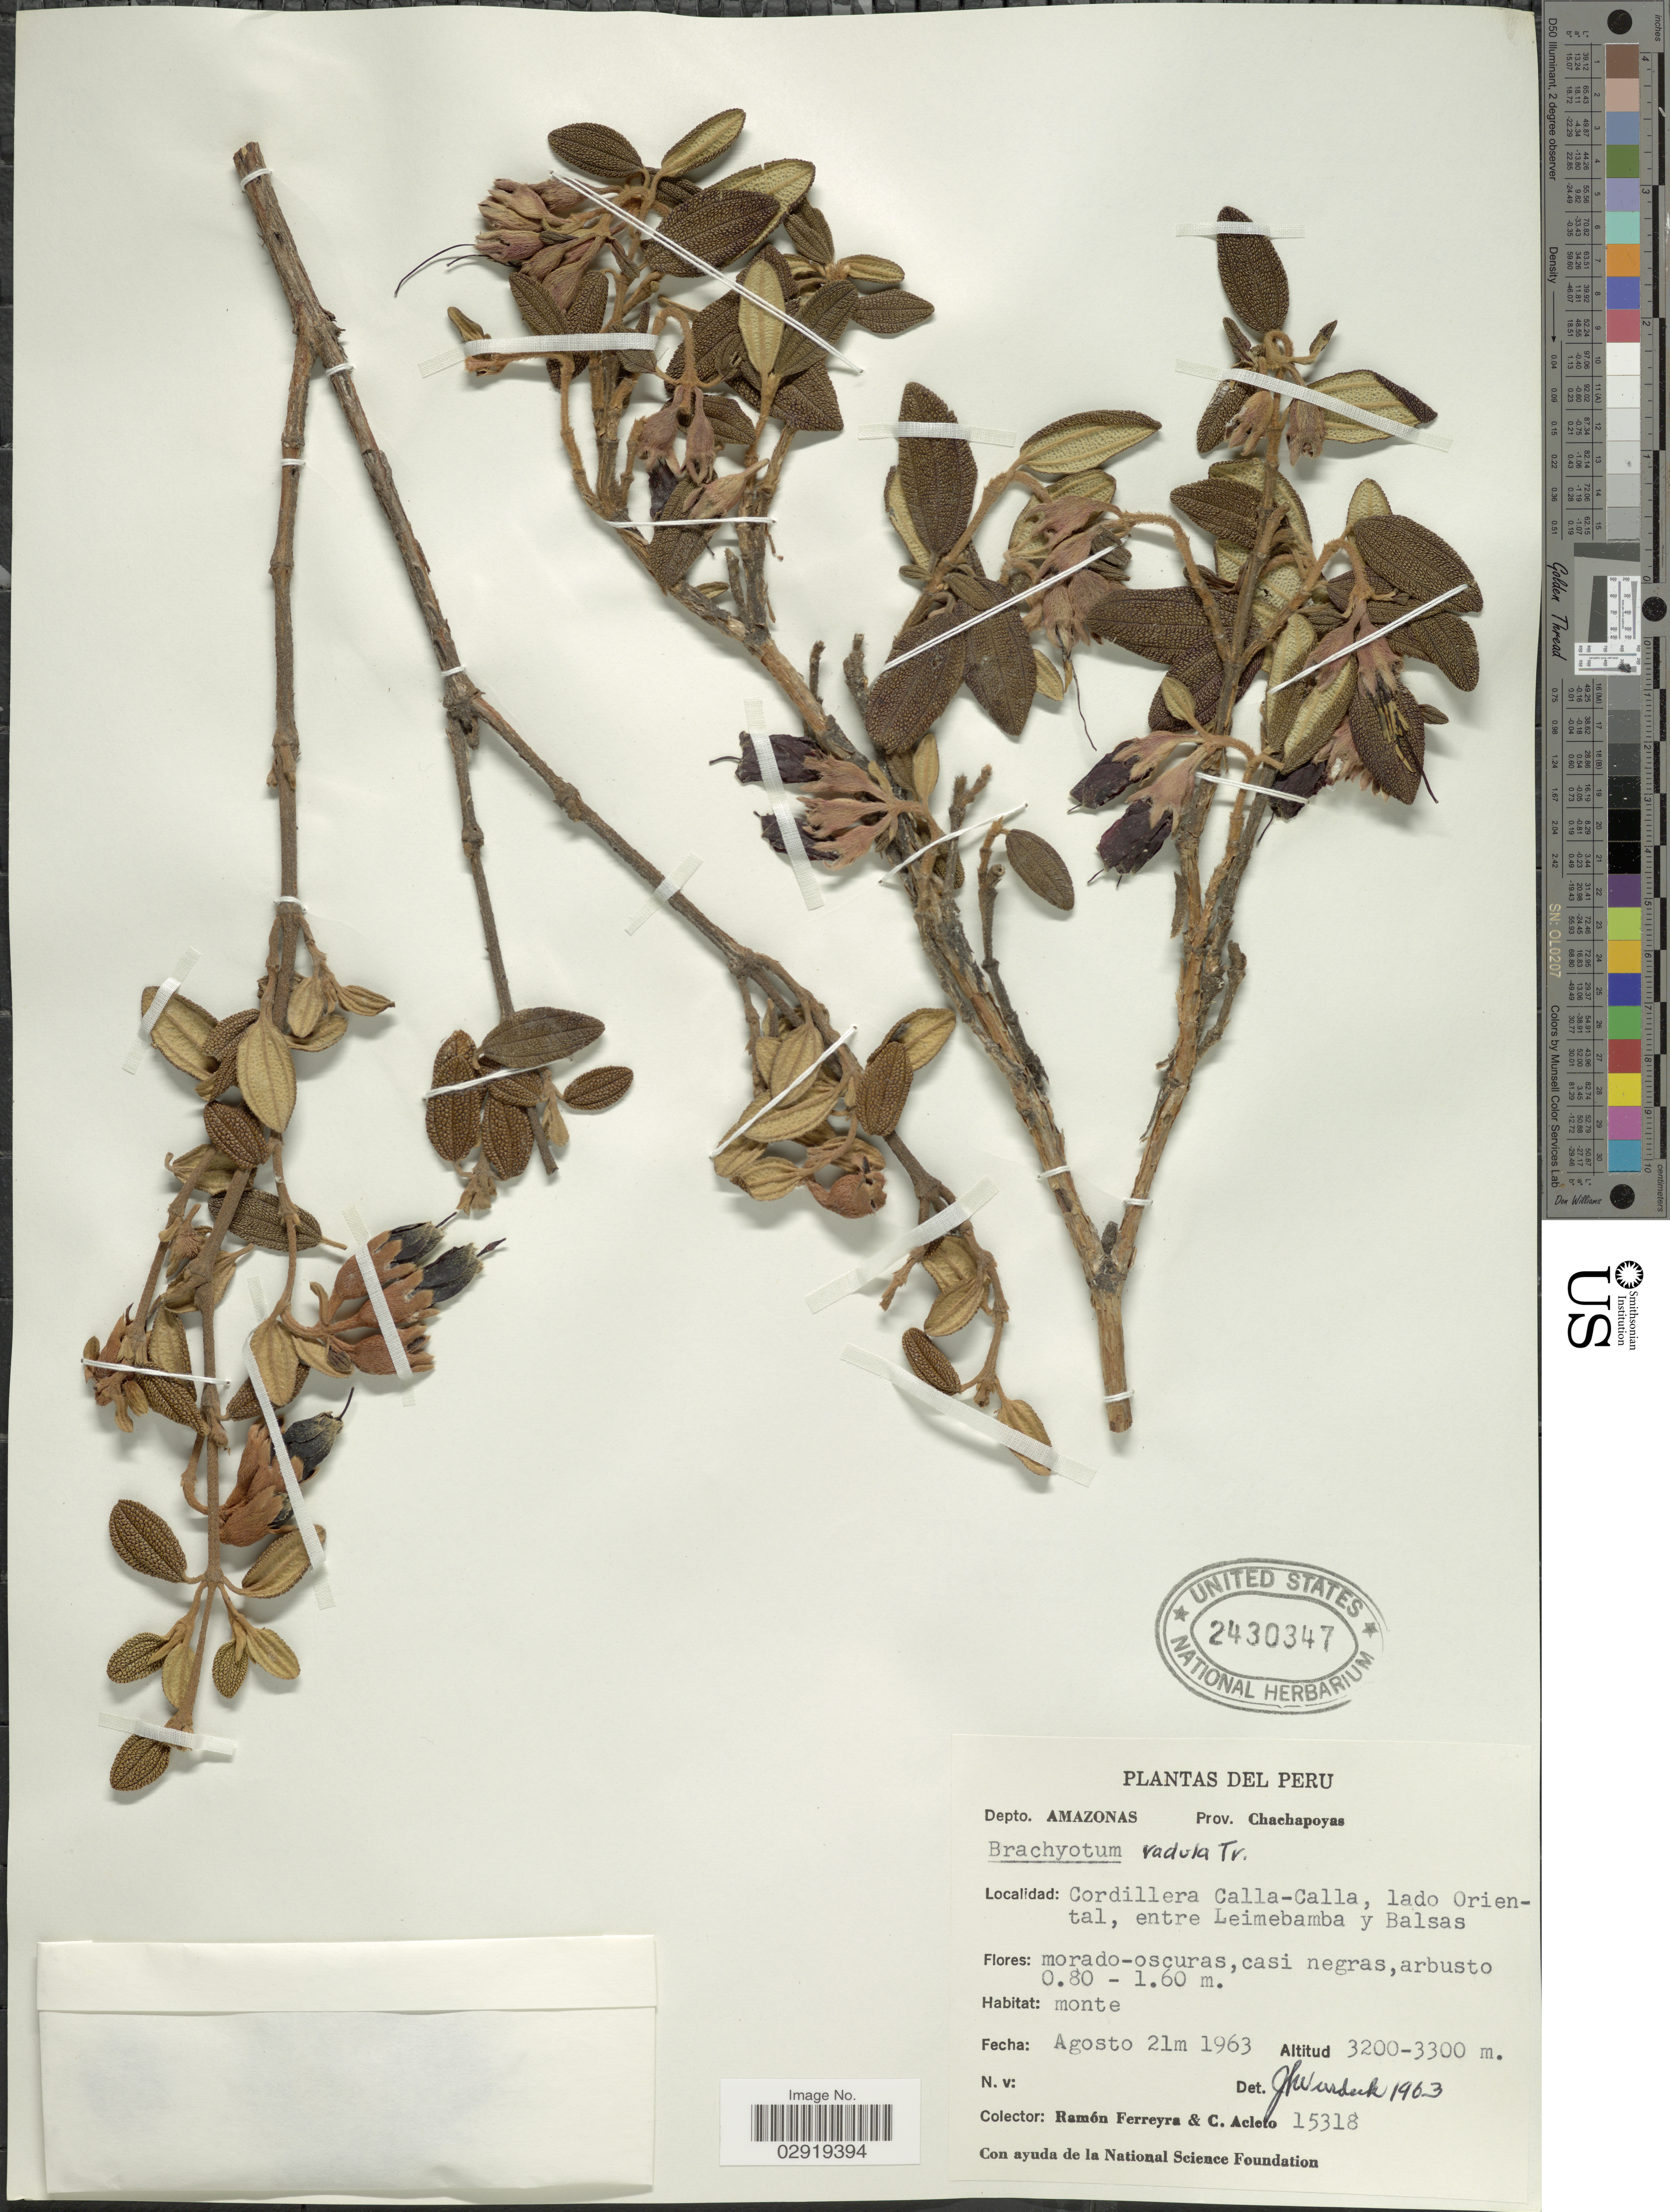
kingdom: Plantae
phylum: Tracheophyta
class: Magnoliopsida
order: Myrtales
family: Melastomataceae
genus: Brachyotum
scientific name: Brachyotum radula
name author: Triana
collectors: R. A. Ferreyra & C. Acleto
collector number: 15318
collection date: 1963-08-21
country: Peru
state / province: Amazonas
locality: Depto. Amazonas. Prov. Chachapoyas. Cordillera Calla-Calla, lado Oriental, entre Leimebamba y Balsas.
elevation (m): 3200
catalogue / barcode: US 2430347